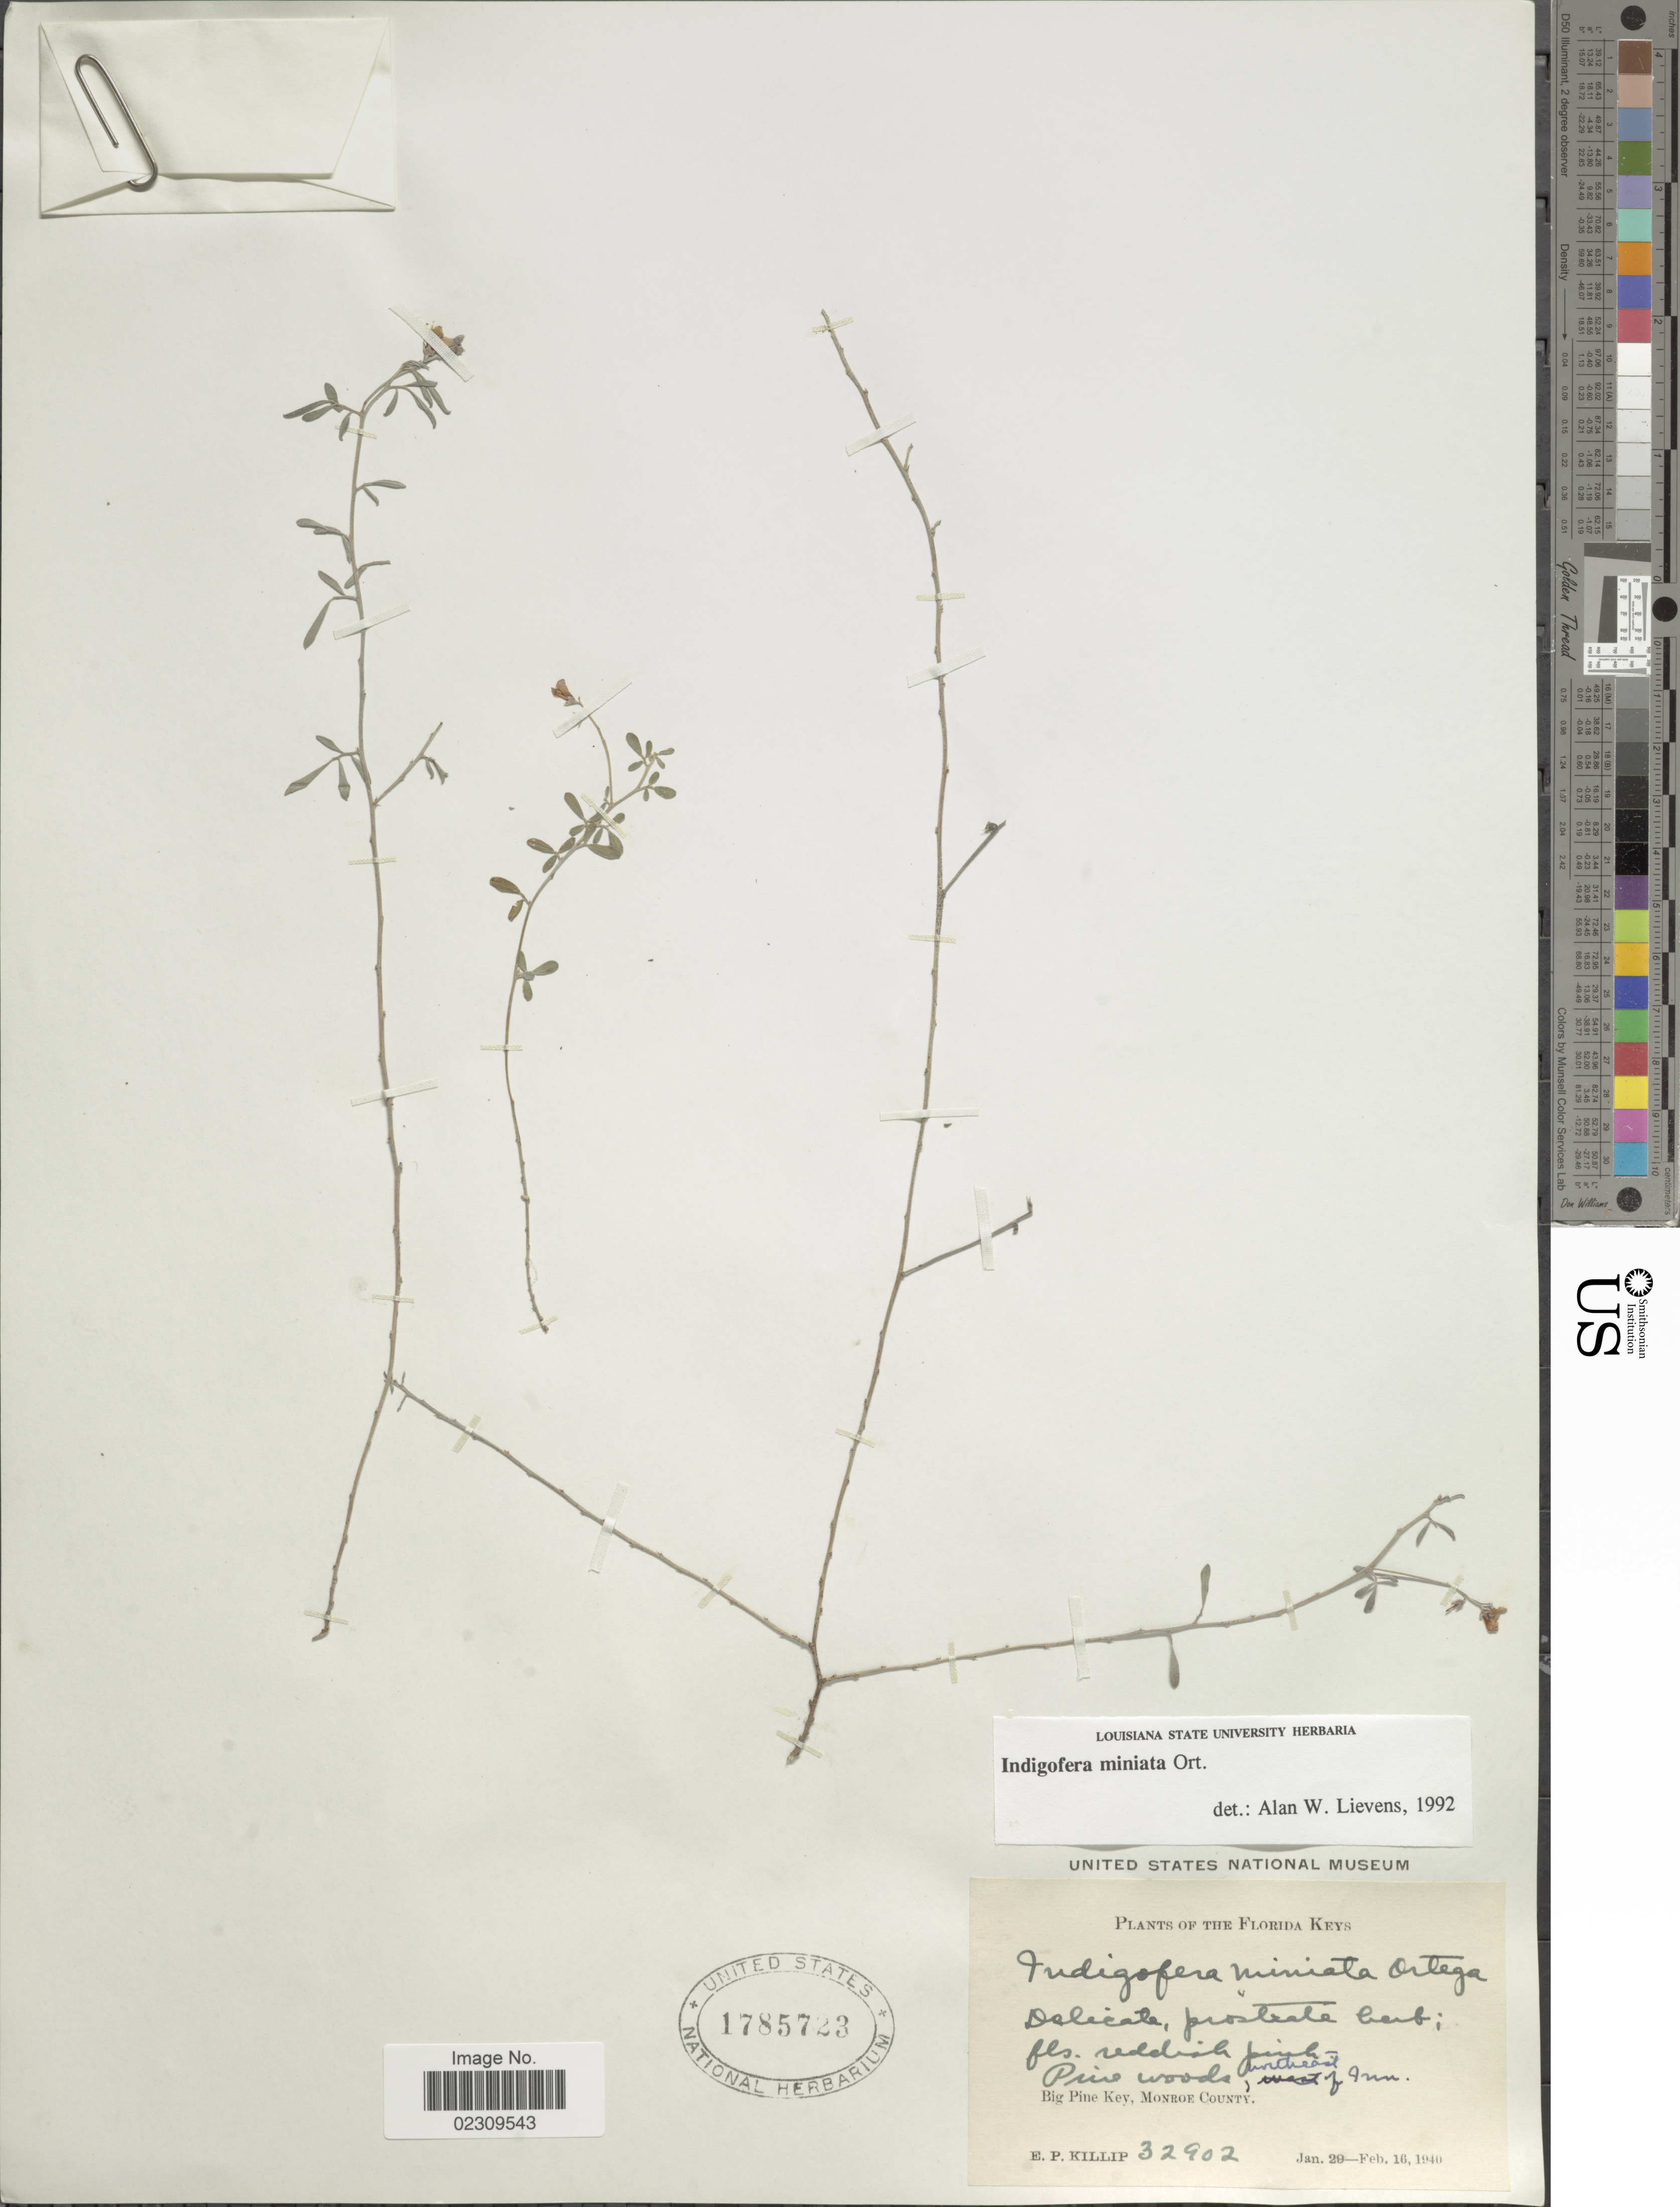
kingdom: Plantae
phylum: Tracheophyta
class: Magnoliopsida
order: Fabales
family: Fabaceae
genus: Indigofera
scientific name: Indigofera miniata var. leptosepala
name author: Ortega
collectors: E. P. Killip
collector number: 32902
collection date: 1940-01-29/1940-02-16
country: United States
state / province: Florida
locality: Pine woods, northeast of Inn. Big Pine Key, Monroe County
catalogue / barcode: US 1785723